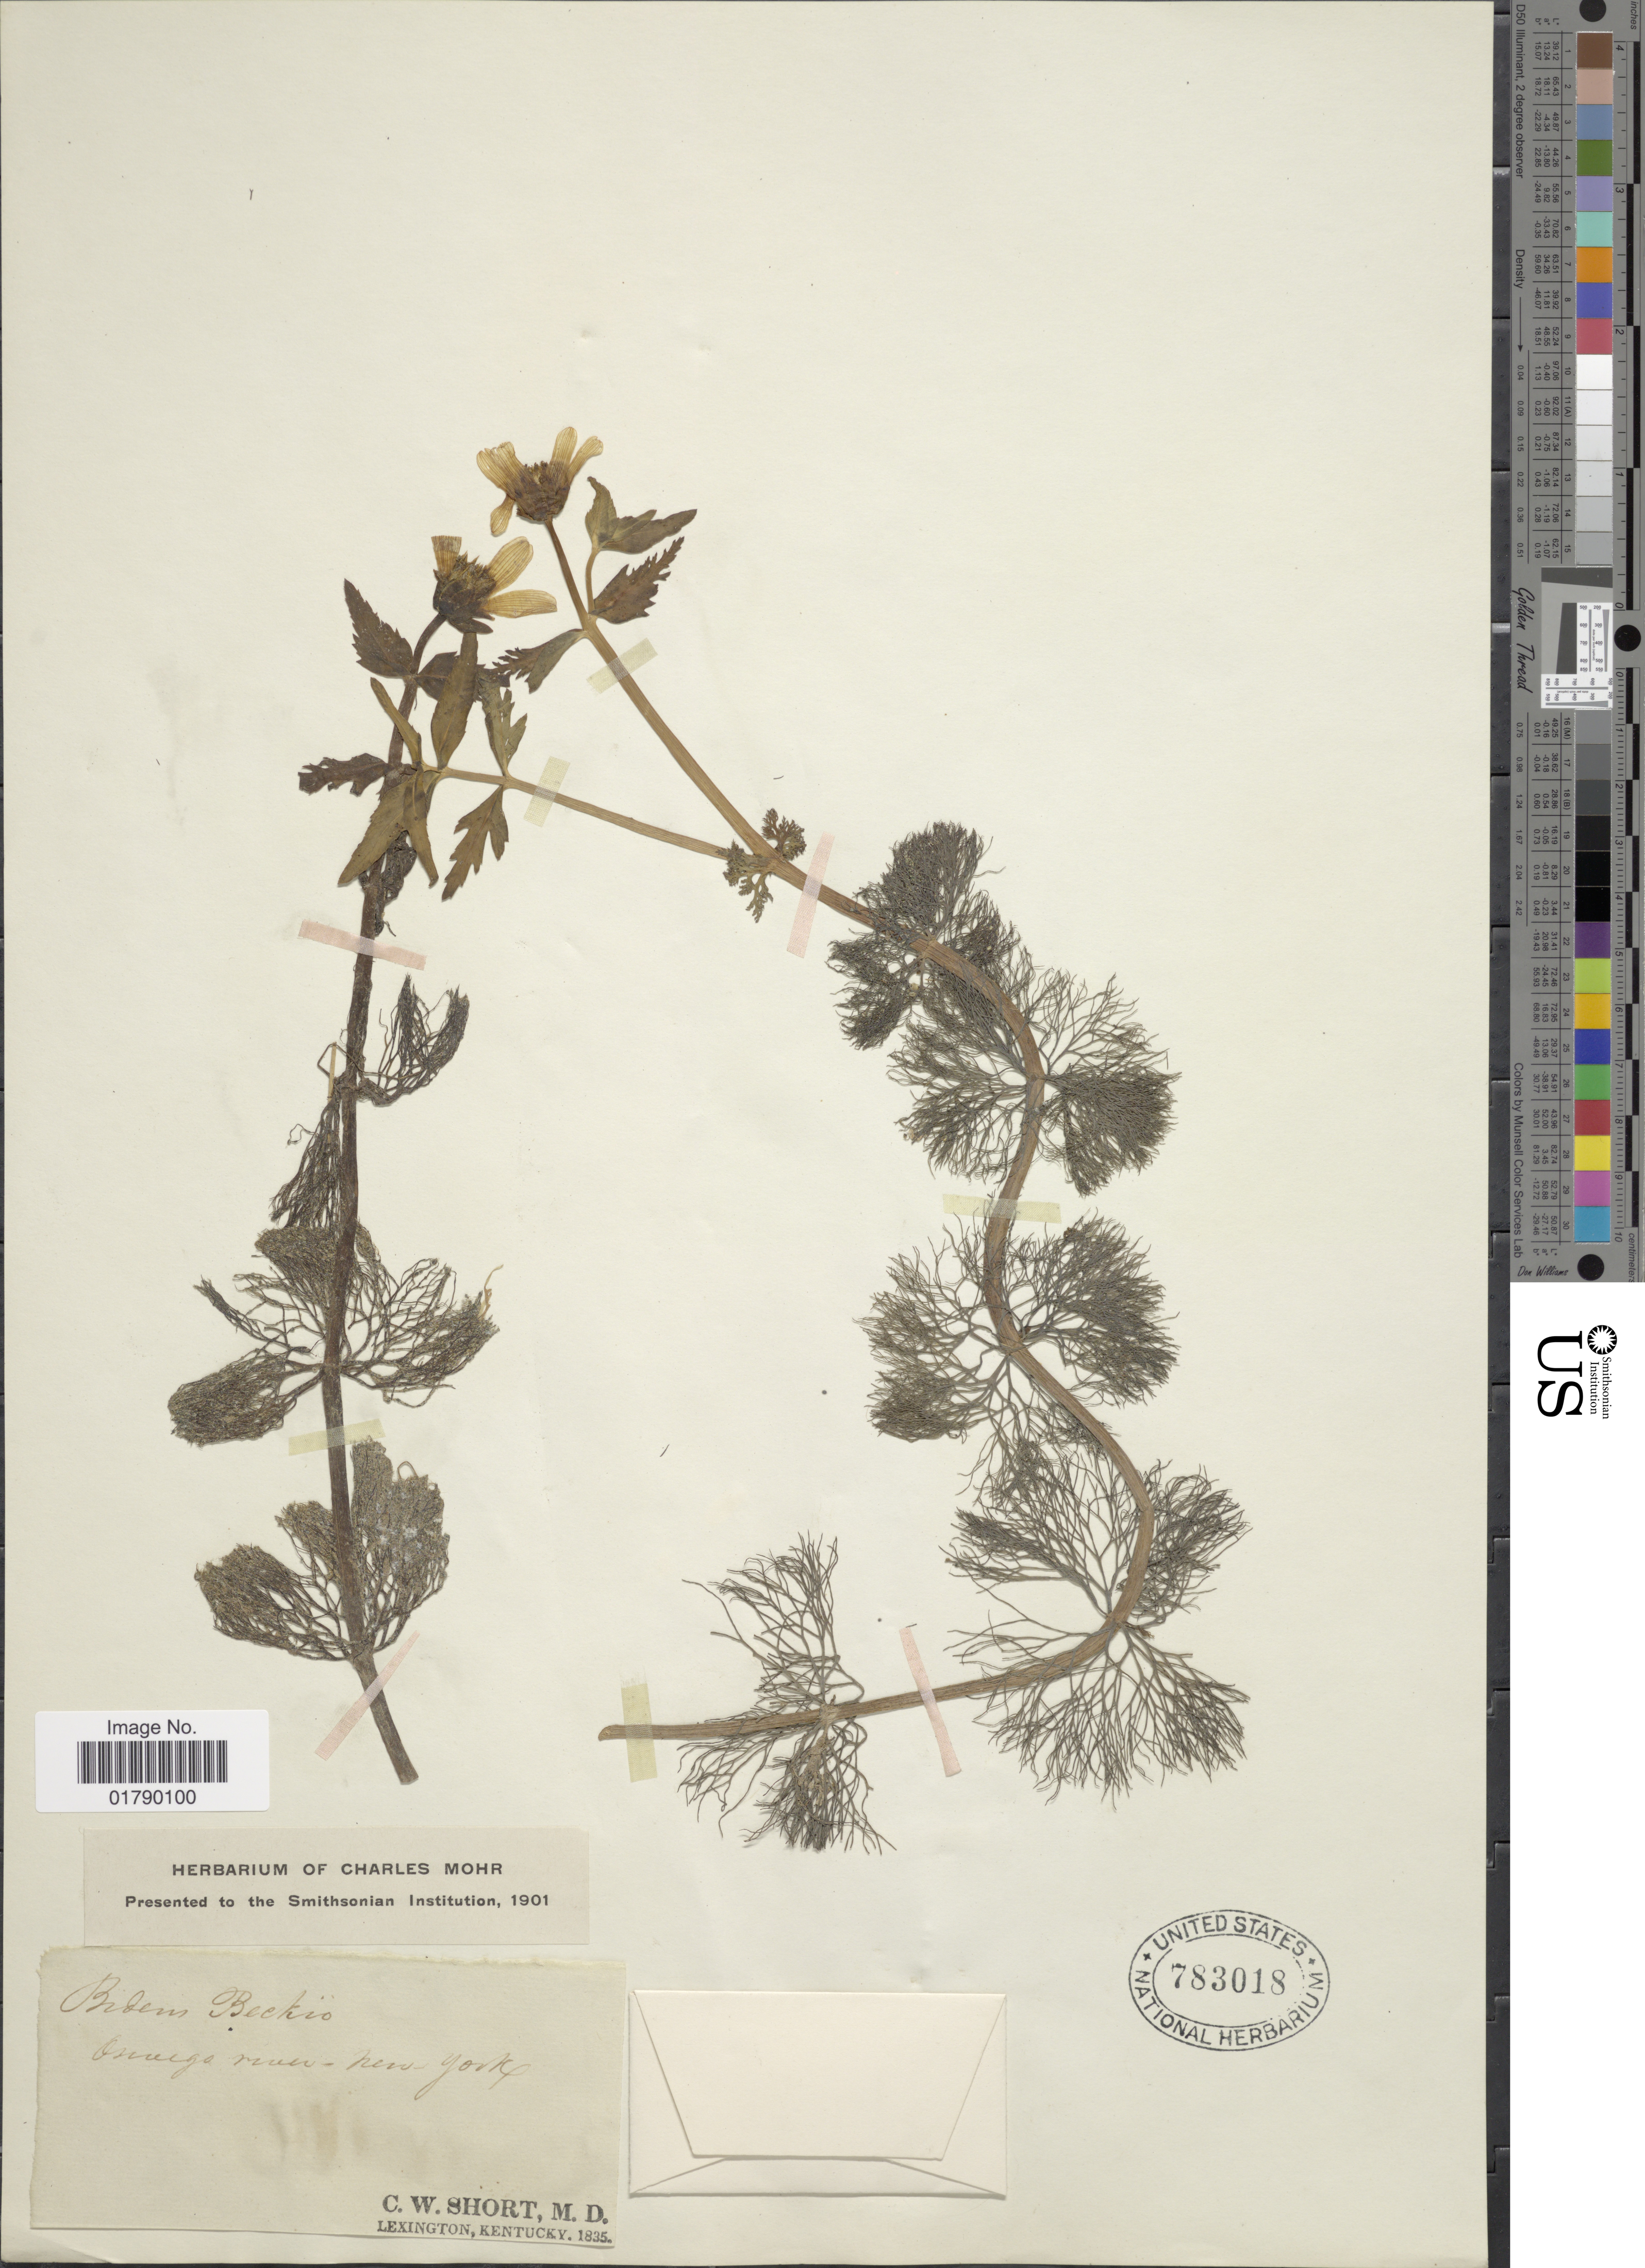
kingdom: Plantae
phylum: Tracheophyta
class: Magnoliopsida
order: Asterales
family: Asteraceae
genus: Megalodonta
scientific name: Megalodonta sp.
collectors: C. W. Short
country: United States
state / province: New York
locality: Osuego River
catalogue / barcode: US 783018